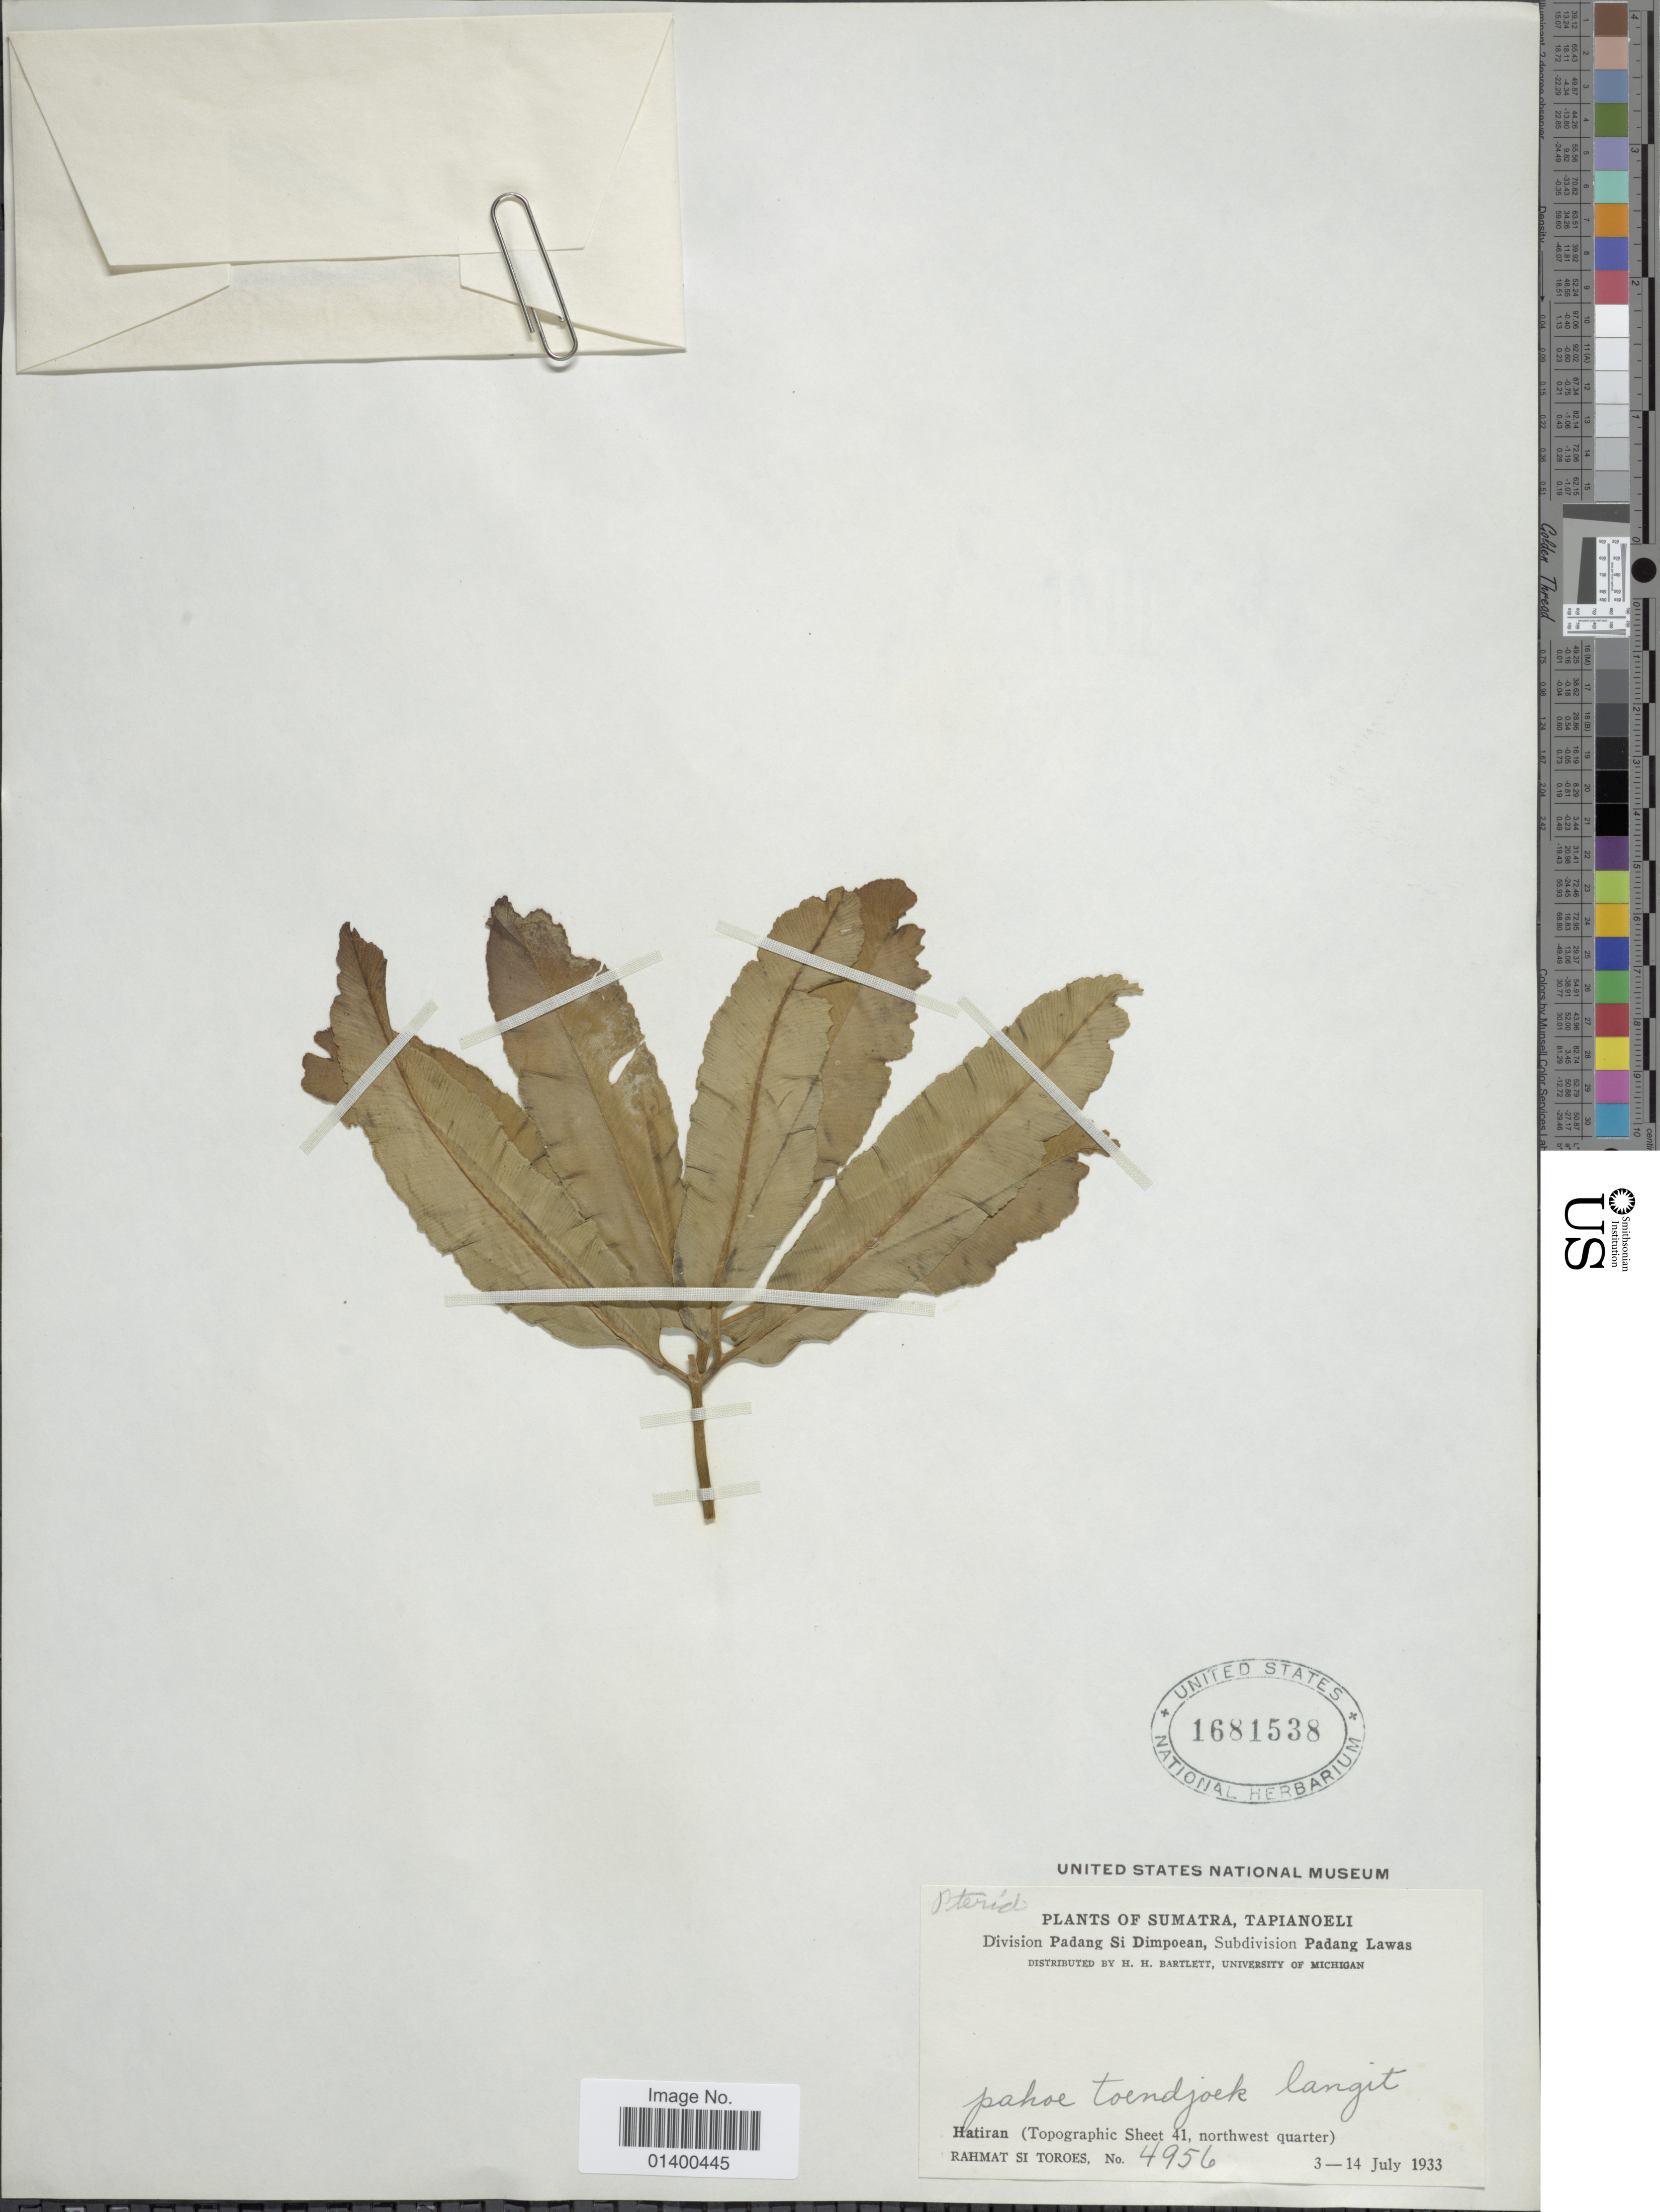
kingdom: Plantae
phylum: Tracheophyta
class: Polypodiopsida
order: Ophioglossales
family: Ophioglossaceae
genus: Helminthostachys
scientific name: Helminthostachys zeylanica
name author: (L.) Hook.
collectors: Rahmat Si Boeea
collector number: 4956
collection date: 1933-07-03/1933-07-14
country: Indonesia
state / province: Sumatra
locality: Tapianoeli, Division Padang Si Dimpoean, Subdivision Padang Lawas, pahoe toendjoek langit, Hatiran (Topographic sheet 41, northwest quarter)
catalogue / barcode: US 1681538